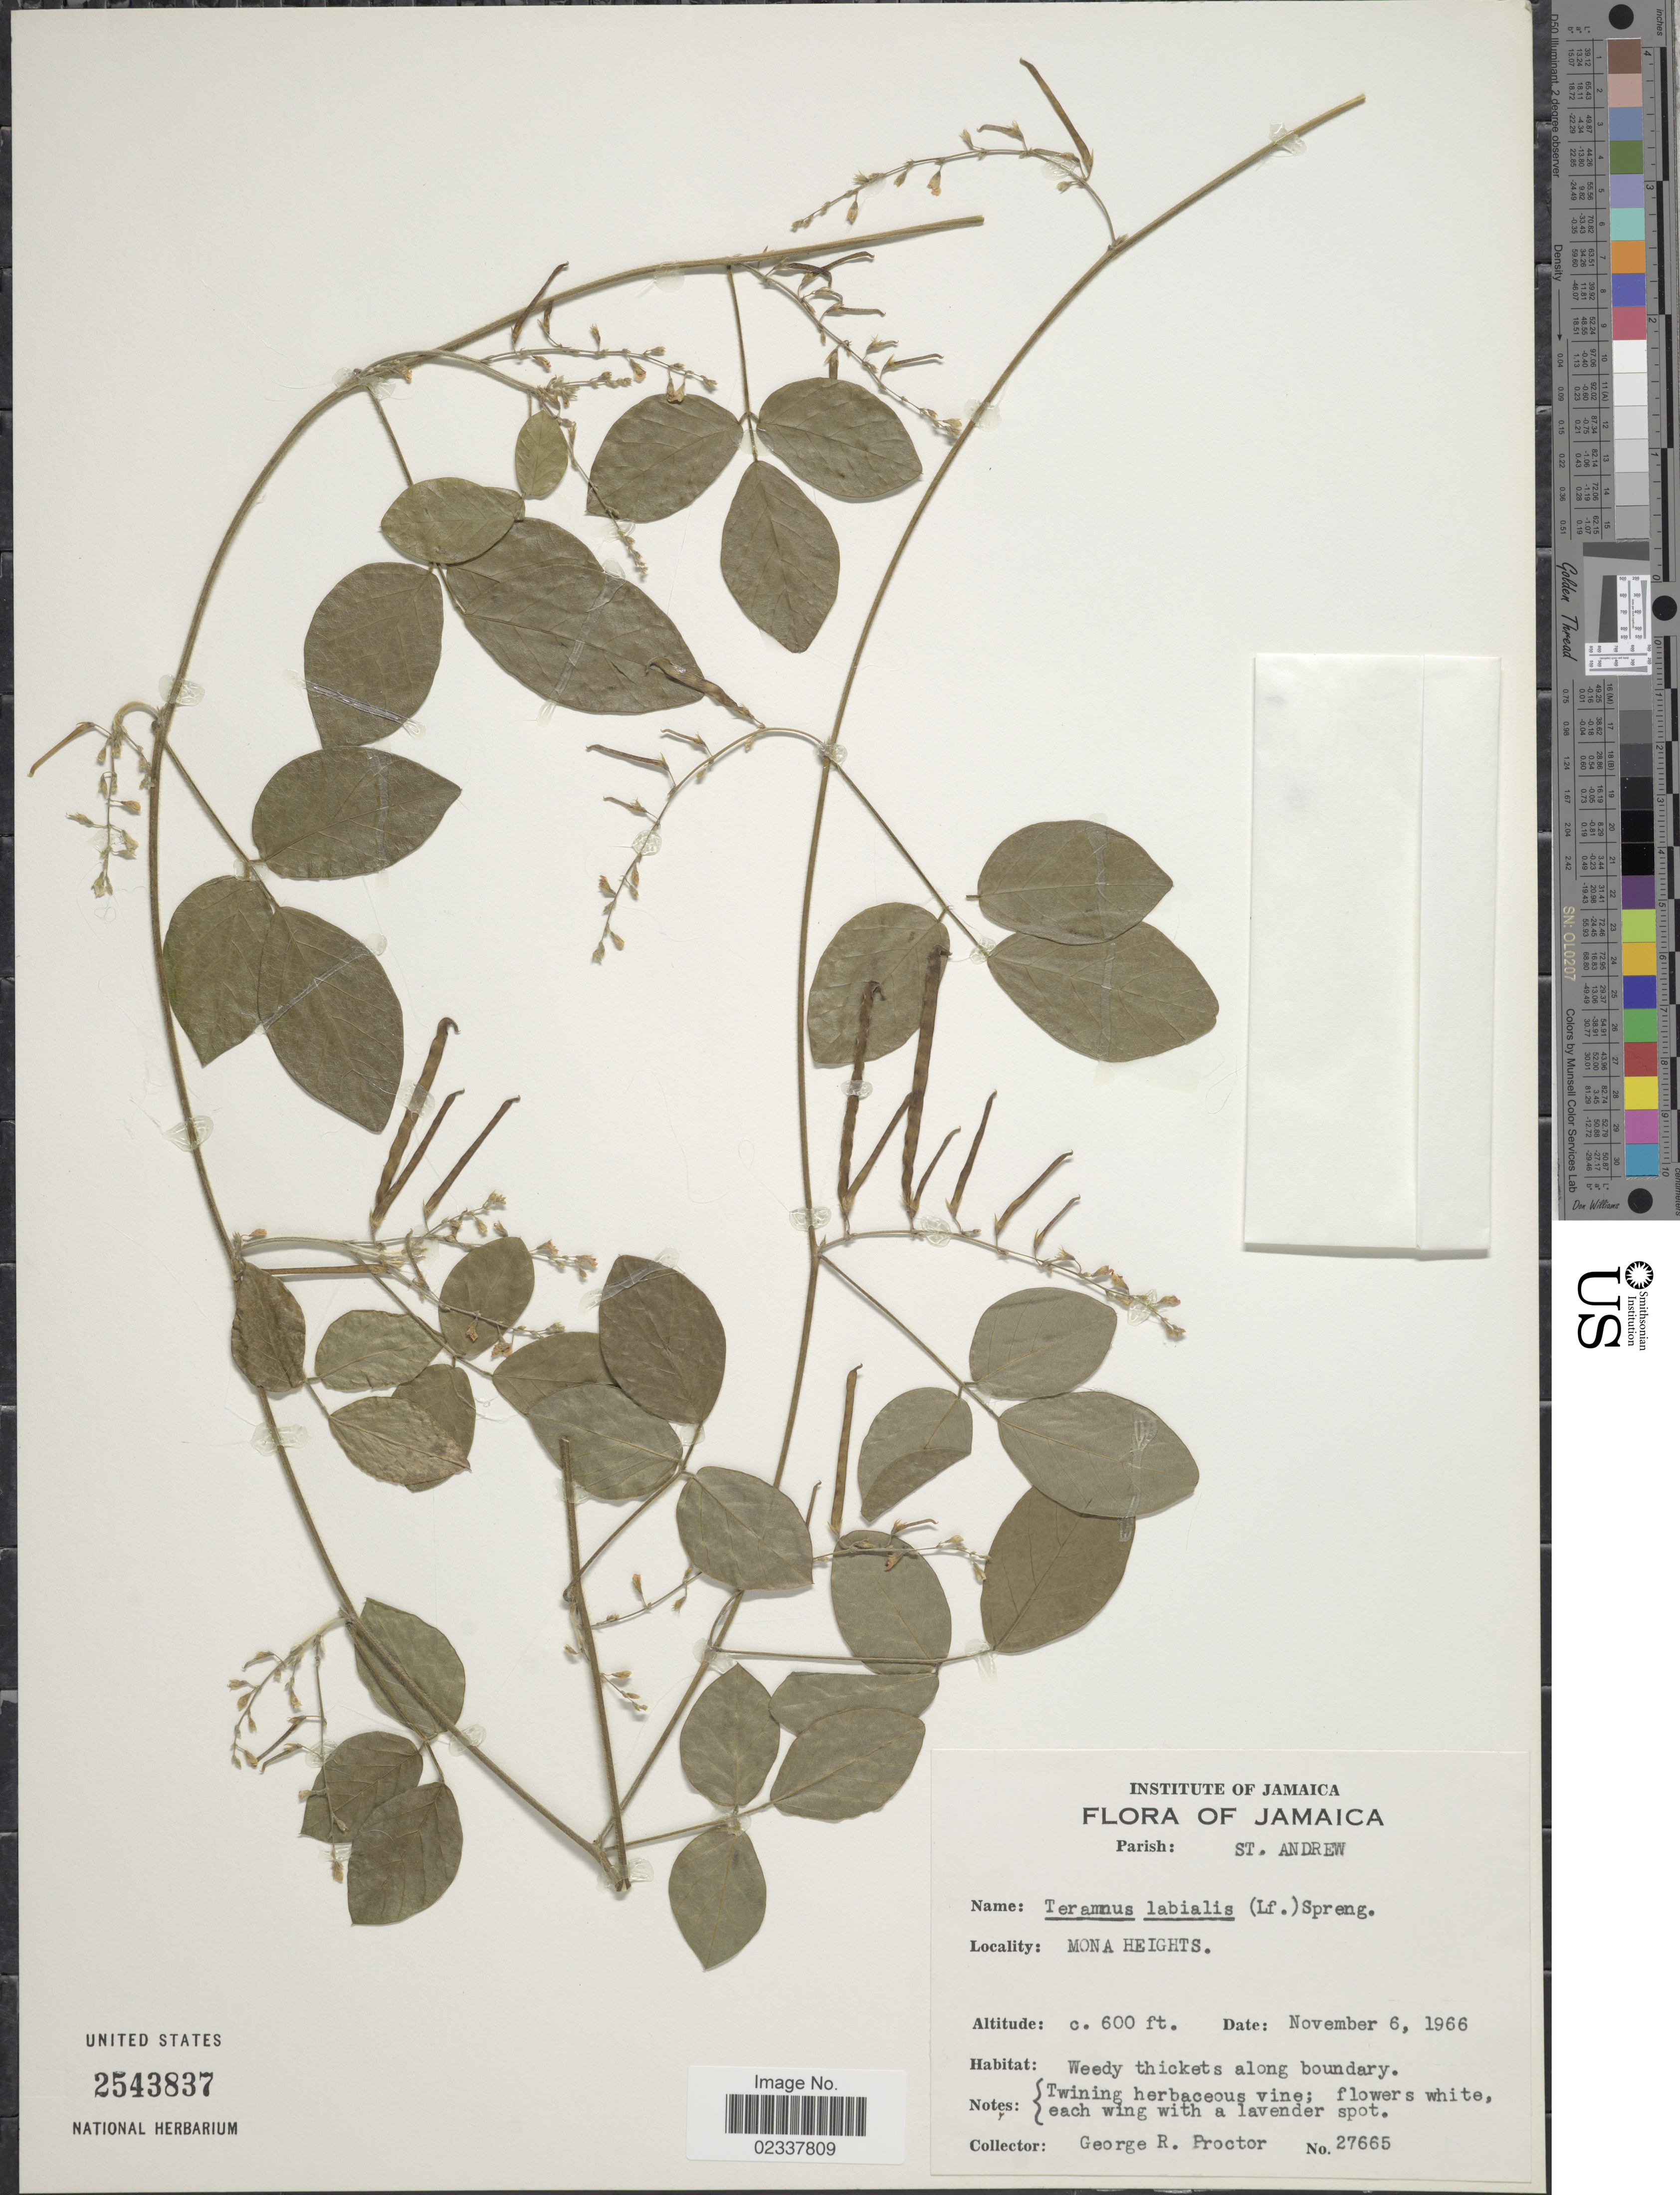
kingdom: Plantae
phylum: Tracheophyta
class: Magnoliopsida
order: Fabales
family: Fabaceae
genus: Teramnus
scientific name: Teramnus labialis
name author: (L. f.) Spreng.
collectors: G. Proctor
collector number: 27665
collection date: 1966-11-06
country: Jamaica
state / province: Saint Andrew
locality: Parish. St. Andrew, Mona Heights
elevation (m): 183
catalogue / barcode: US 2543837